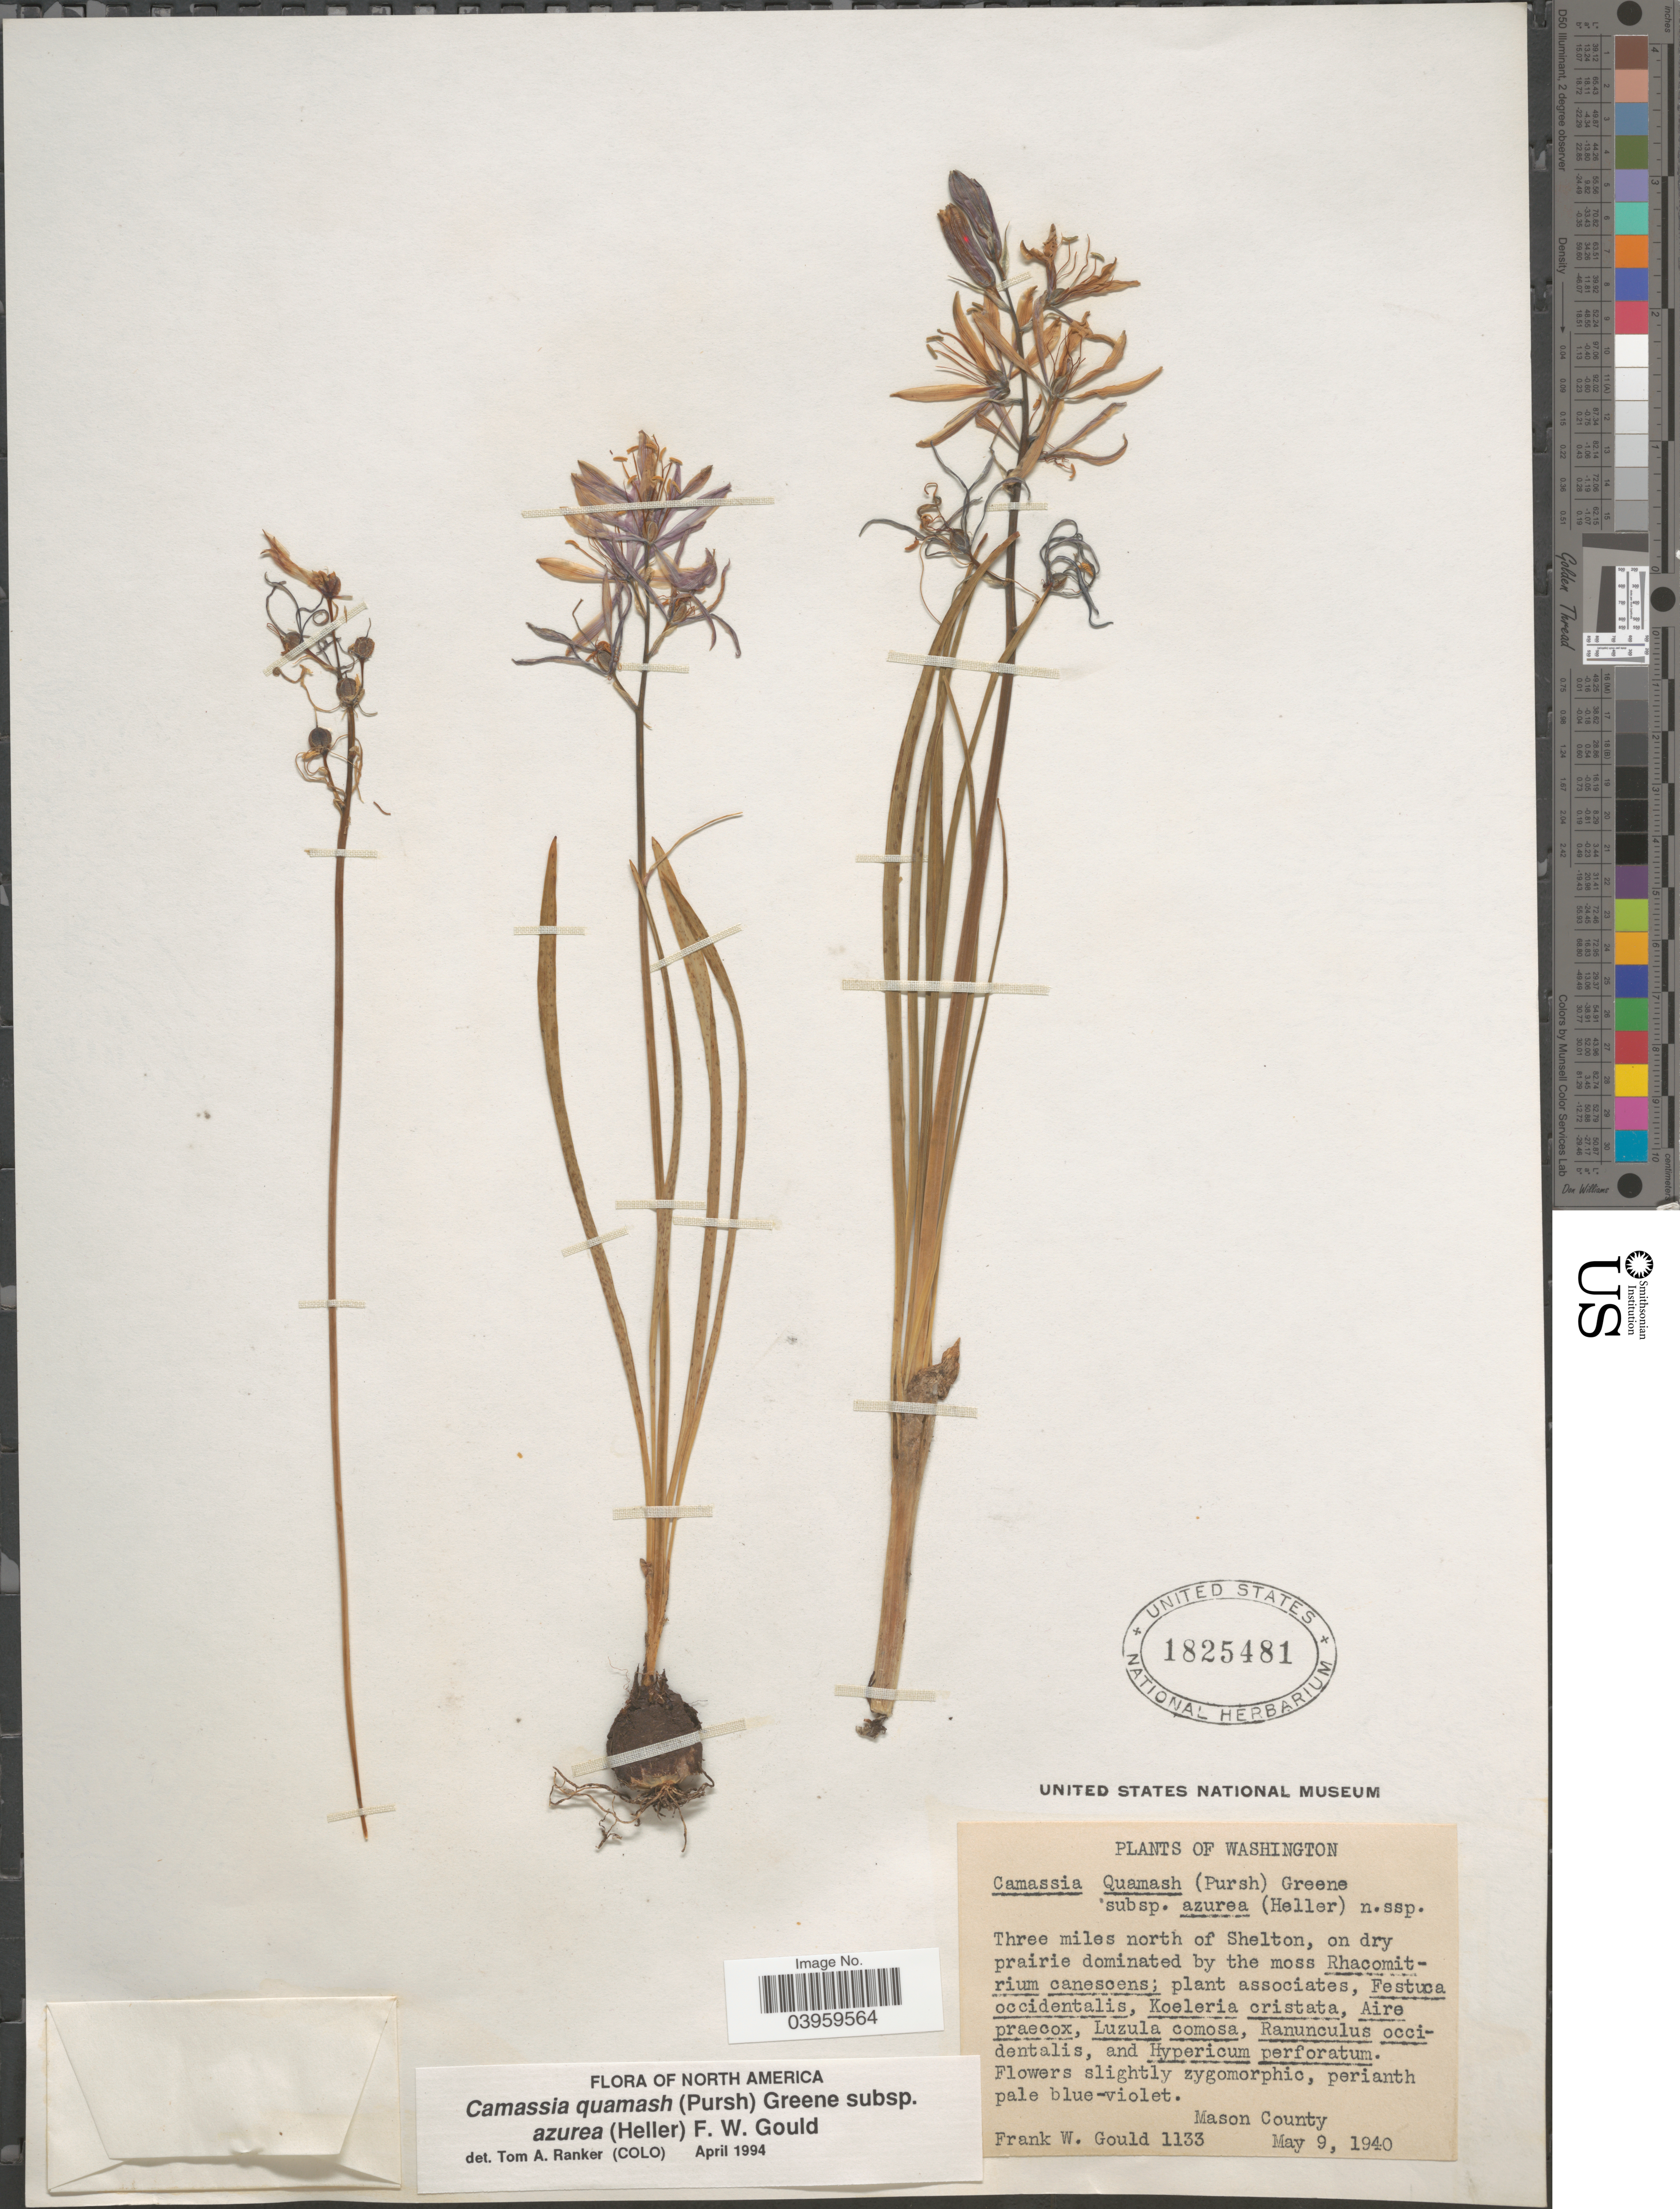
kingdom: Plantae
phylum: Tracheophyta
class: Liliopsida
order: Asparagales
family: Asparagaceae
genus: Camassia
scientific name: Camassia quamash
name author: (Pursh) Greene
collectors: F. W. Gould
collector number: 1133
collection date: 1940-05-09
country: United States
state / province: Washington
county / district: Mason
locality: Three miles north of Shelton. Mason County.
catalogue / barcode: US 1825481